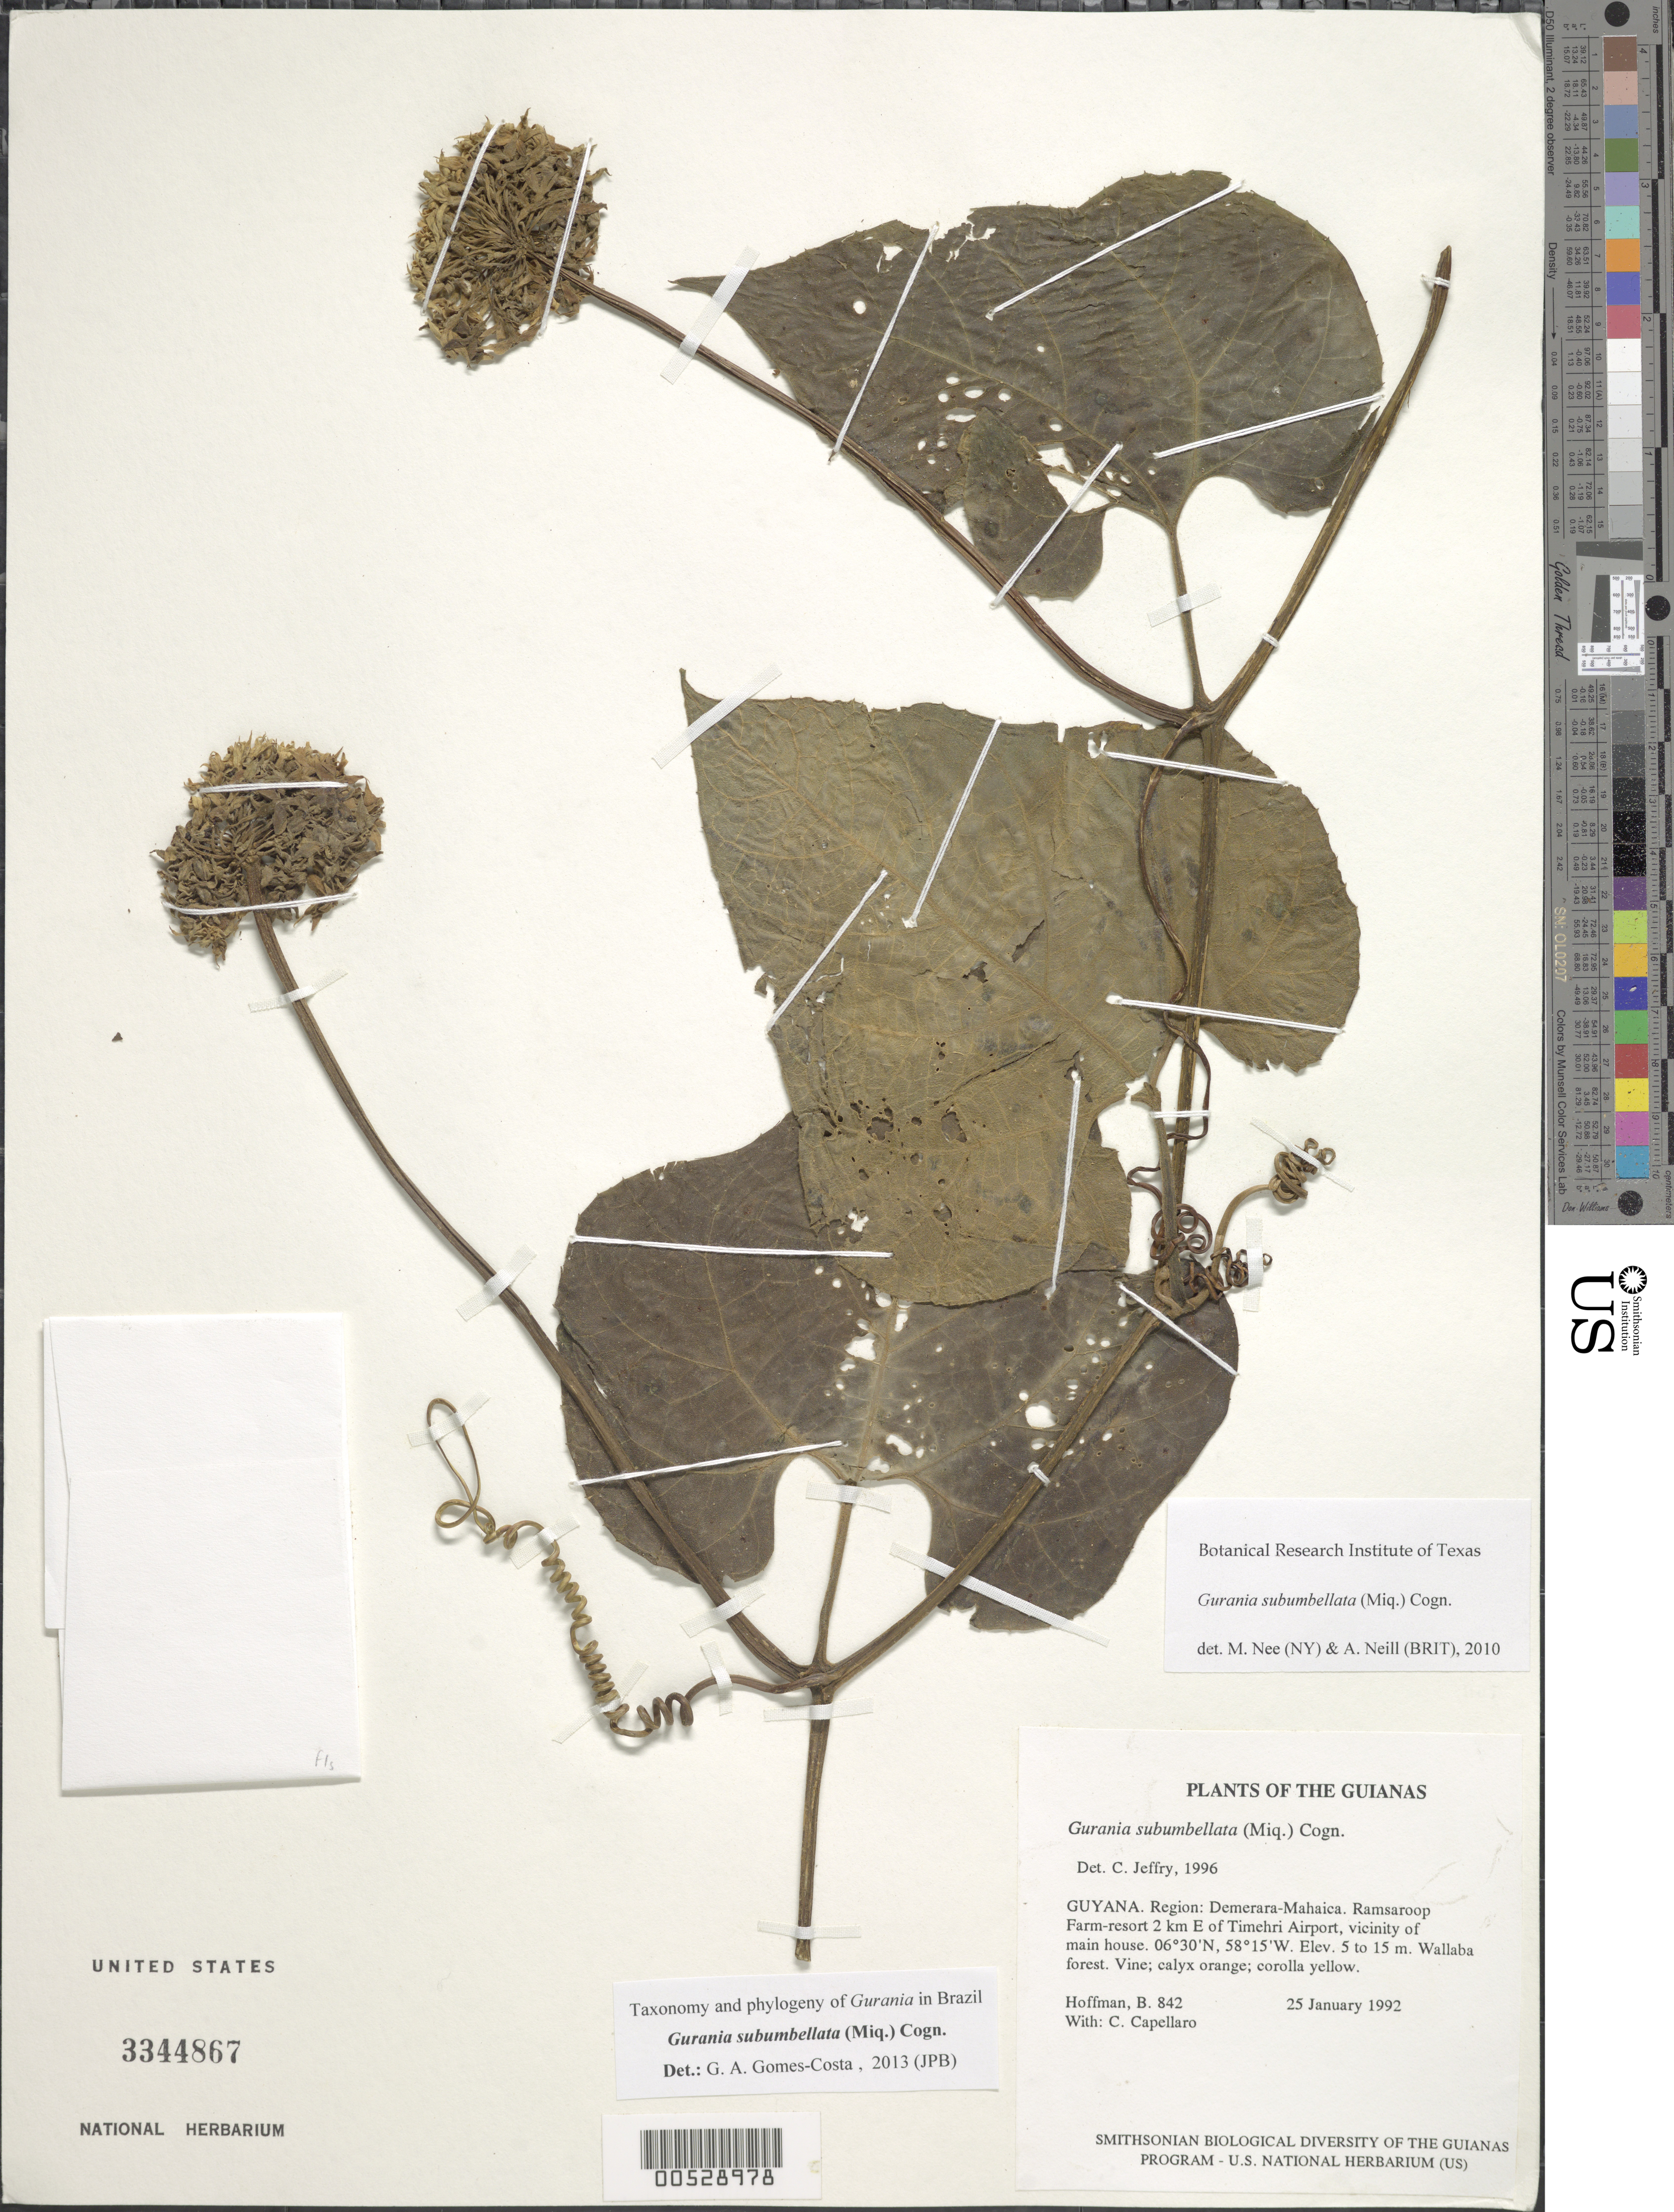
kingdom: Plantae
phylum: Tracheophyta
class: Magnoliopsida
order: Cucurbitales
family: Cucurbitaceae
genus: Gurania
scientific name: Gurania subumbellata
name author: (Miq.) Cogn.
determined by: Gomes-Costa, G. A.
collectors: B. Hoffman & C. Capellaro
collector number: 842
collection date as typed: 25 January 1992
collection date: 1992-01-25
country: Guyana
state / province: Demerara-Mahaica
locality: Ramsaroop Farm-resort 2 km E of Timehri Airport, vicinity of main house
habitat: Wallaba forest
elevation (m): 5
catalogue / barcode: US 3344867